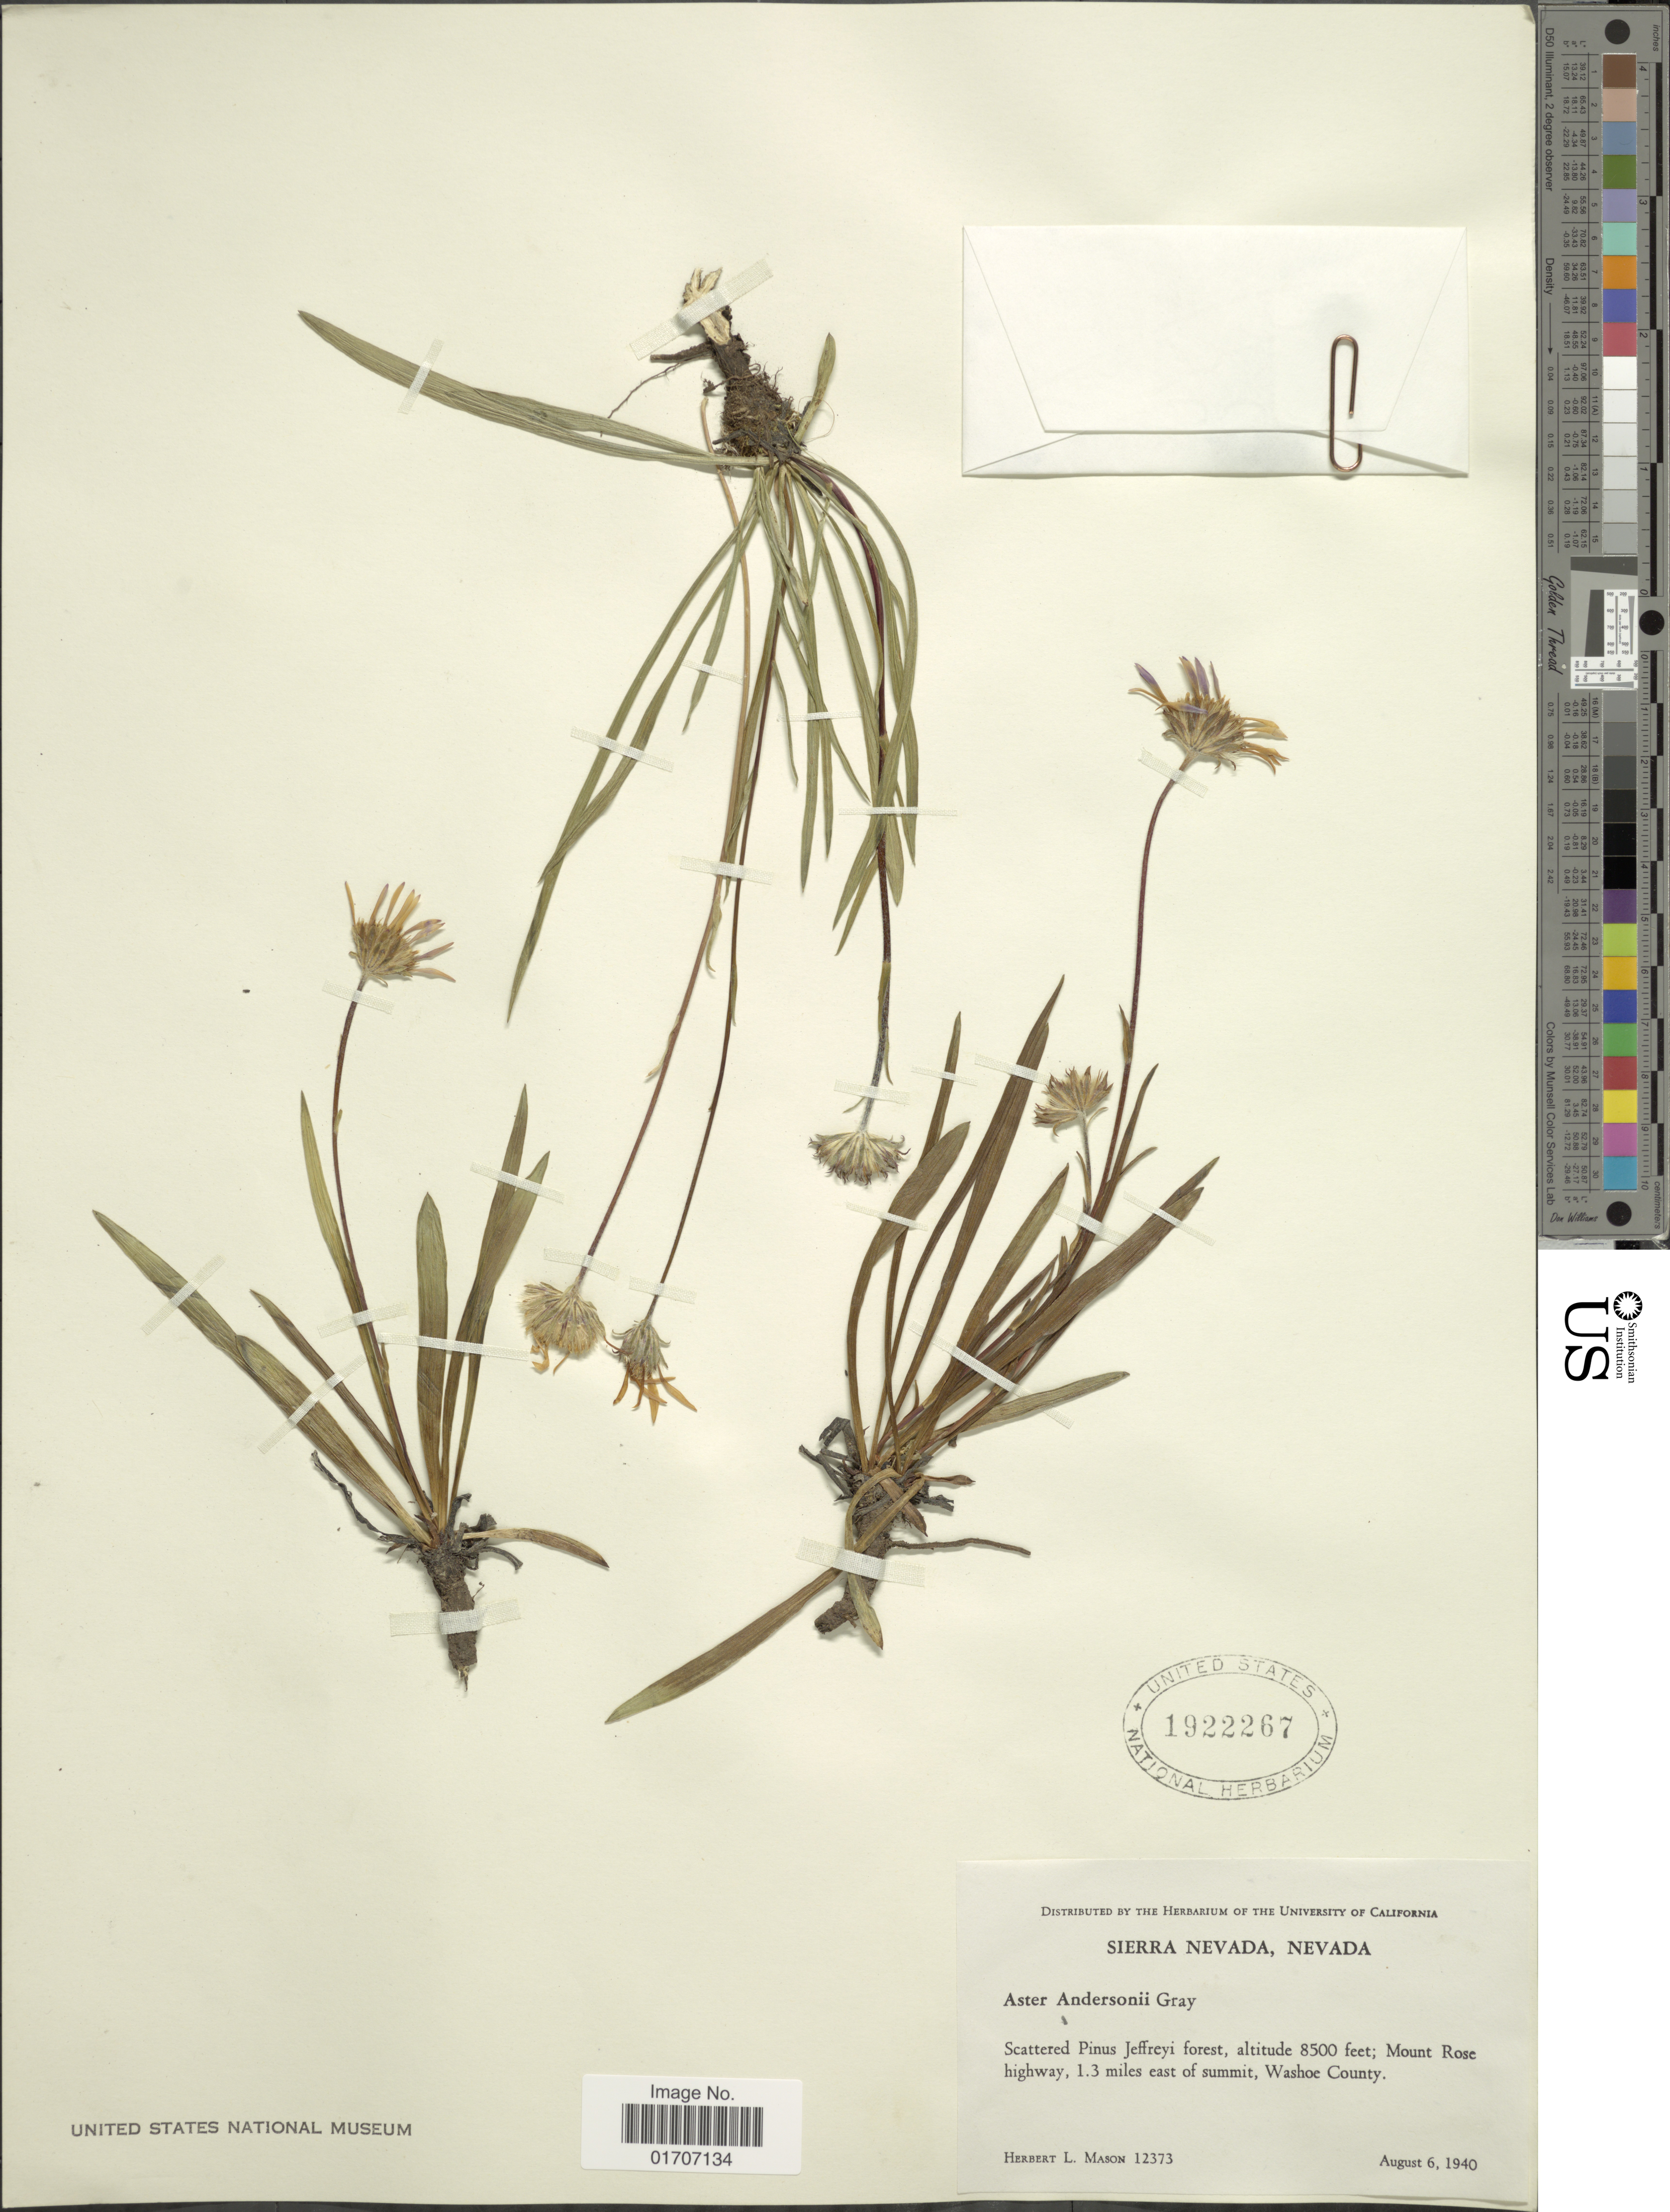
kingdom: Plantae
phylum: Tracheophyta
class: Magnoliopsida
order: Asterales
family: Asteraceae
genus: Oreostemma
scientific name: Oreostemma alpigenum var. andersonii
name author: (A. Gray) G.L. Nesom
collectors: H. L. Mason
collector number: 12373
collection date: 1940-08-06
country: United States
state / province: Nevada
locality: Sierra Nevada, Nevada. Mount Rose highway, 1.3 miles east of summit, Washoe County.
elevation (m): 2591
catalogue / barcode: US 1922267